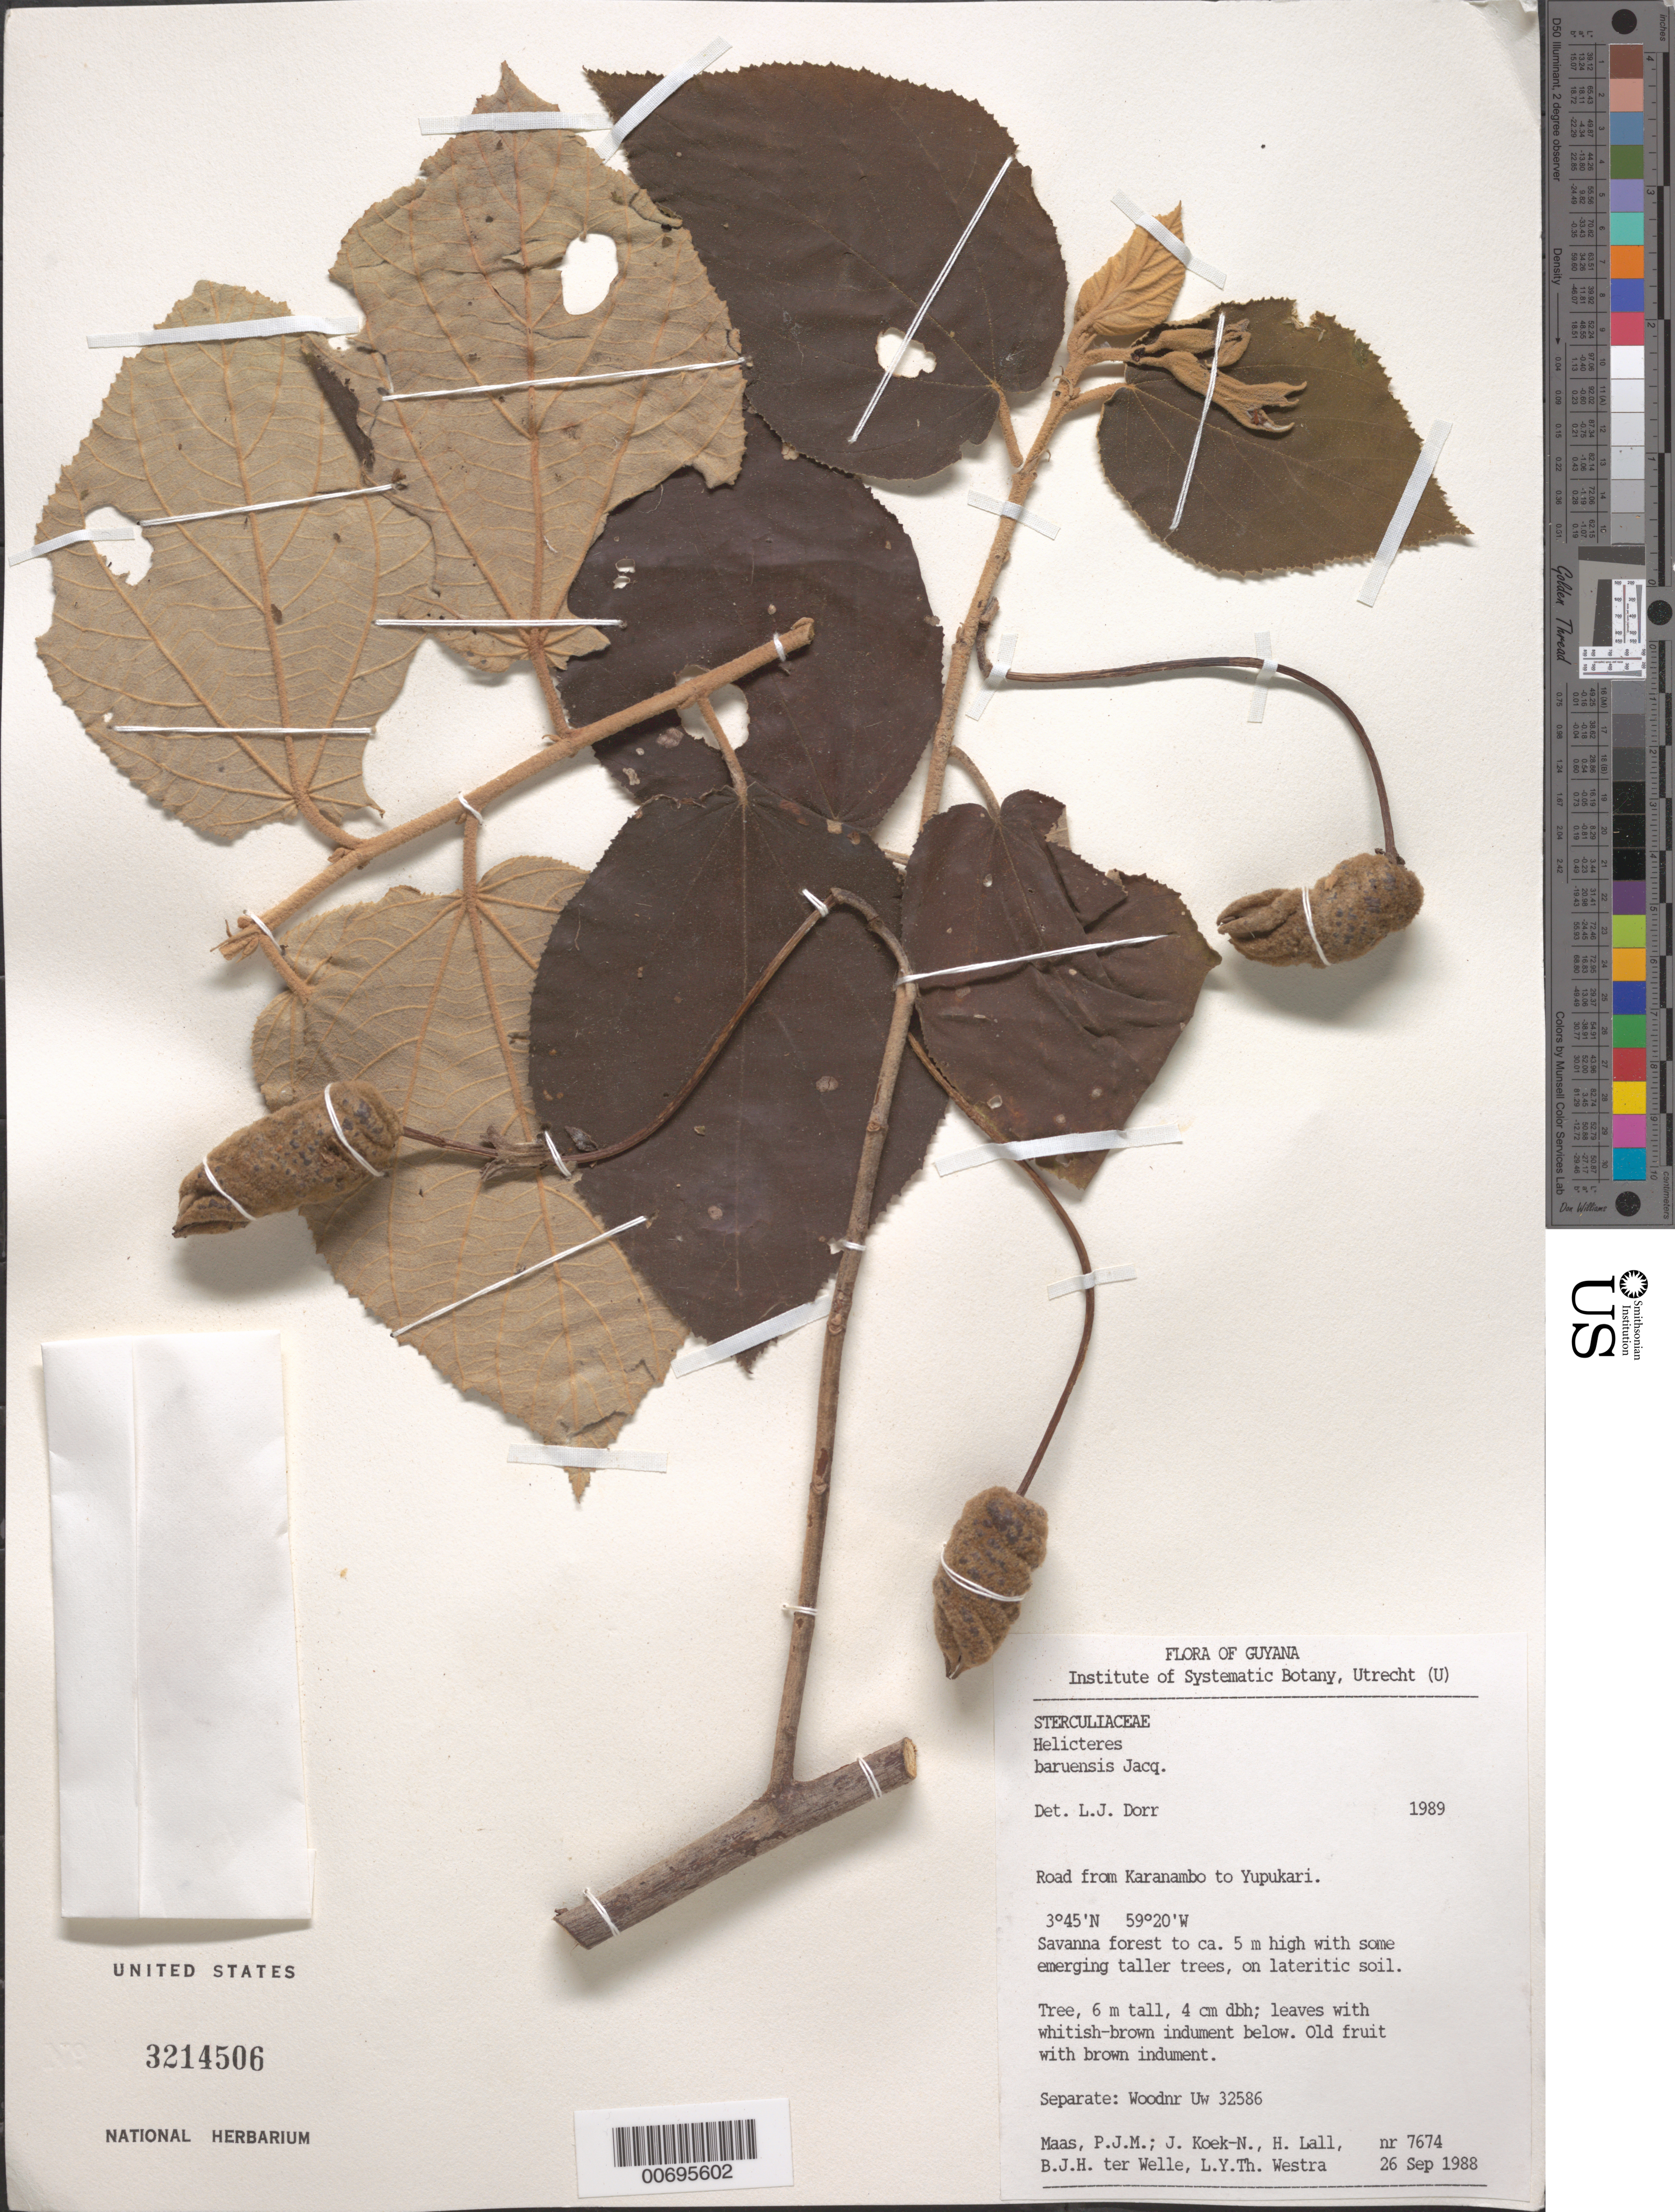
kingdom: Plantae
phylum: Tracheophyta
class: Magnoliopsida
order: Malvales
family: Malvaceae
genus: Helicteres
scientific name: Helicteres baruensis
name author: Jacq.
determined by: Dorr, L. J., (BOT), Smithsonian Institution - National Museum of Natural History (UNITED STATES)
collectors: P. Maas, J. Koek-Noorman, H. Lall, B. Welle & L. Y. T. Westra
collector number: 7674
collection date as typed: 26-Sep-88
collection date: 1988-09-26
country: Guyana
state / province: U. Takutu-U. Essequibo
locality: Karanambo to Yupukari road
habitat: Savanna forest to ca. 5 m high with some emerging taller trees, on lateritic soil.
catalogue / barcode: US 3214506